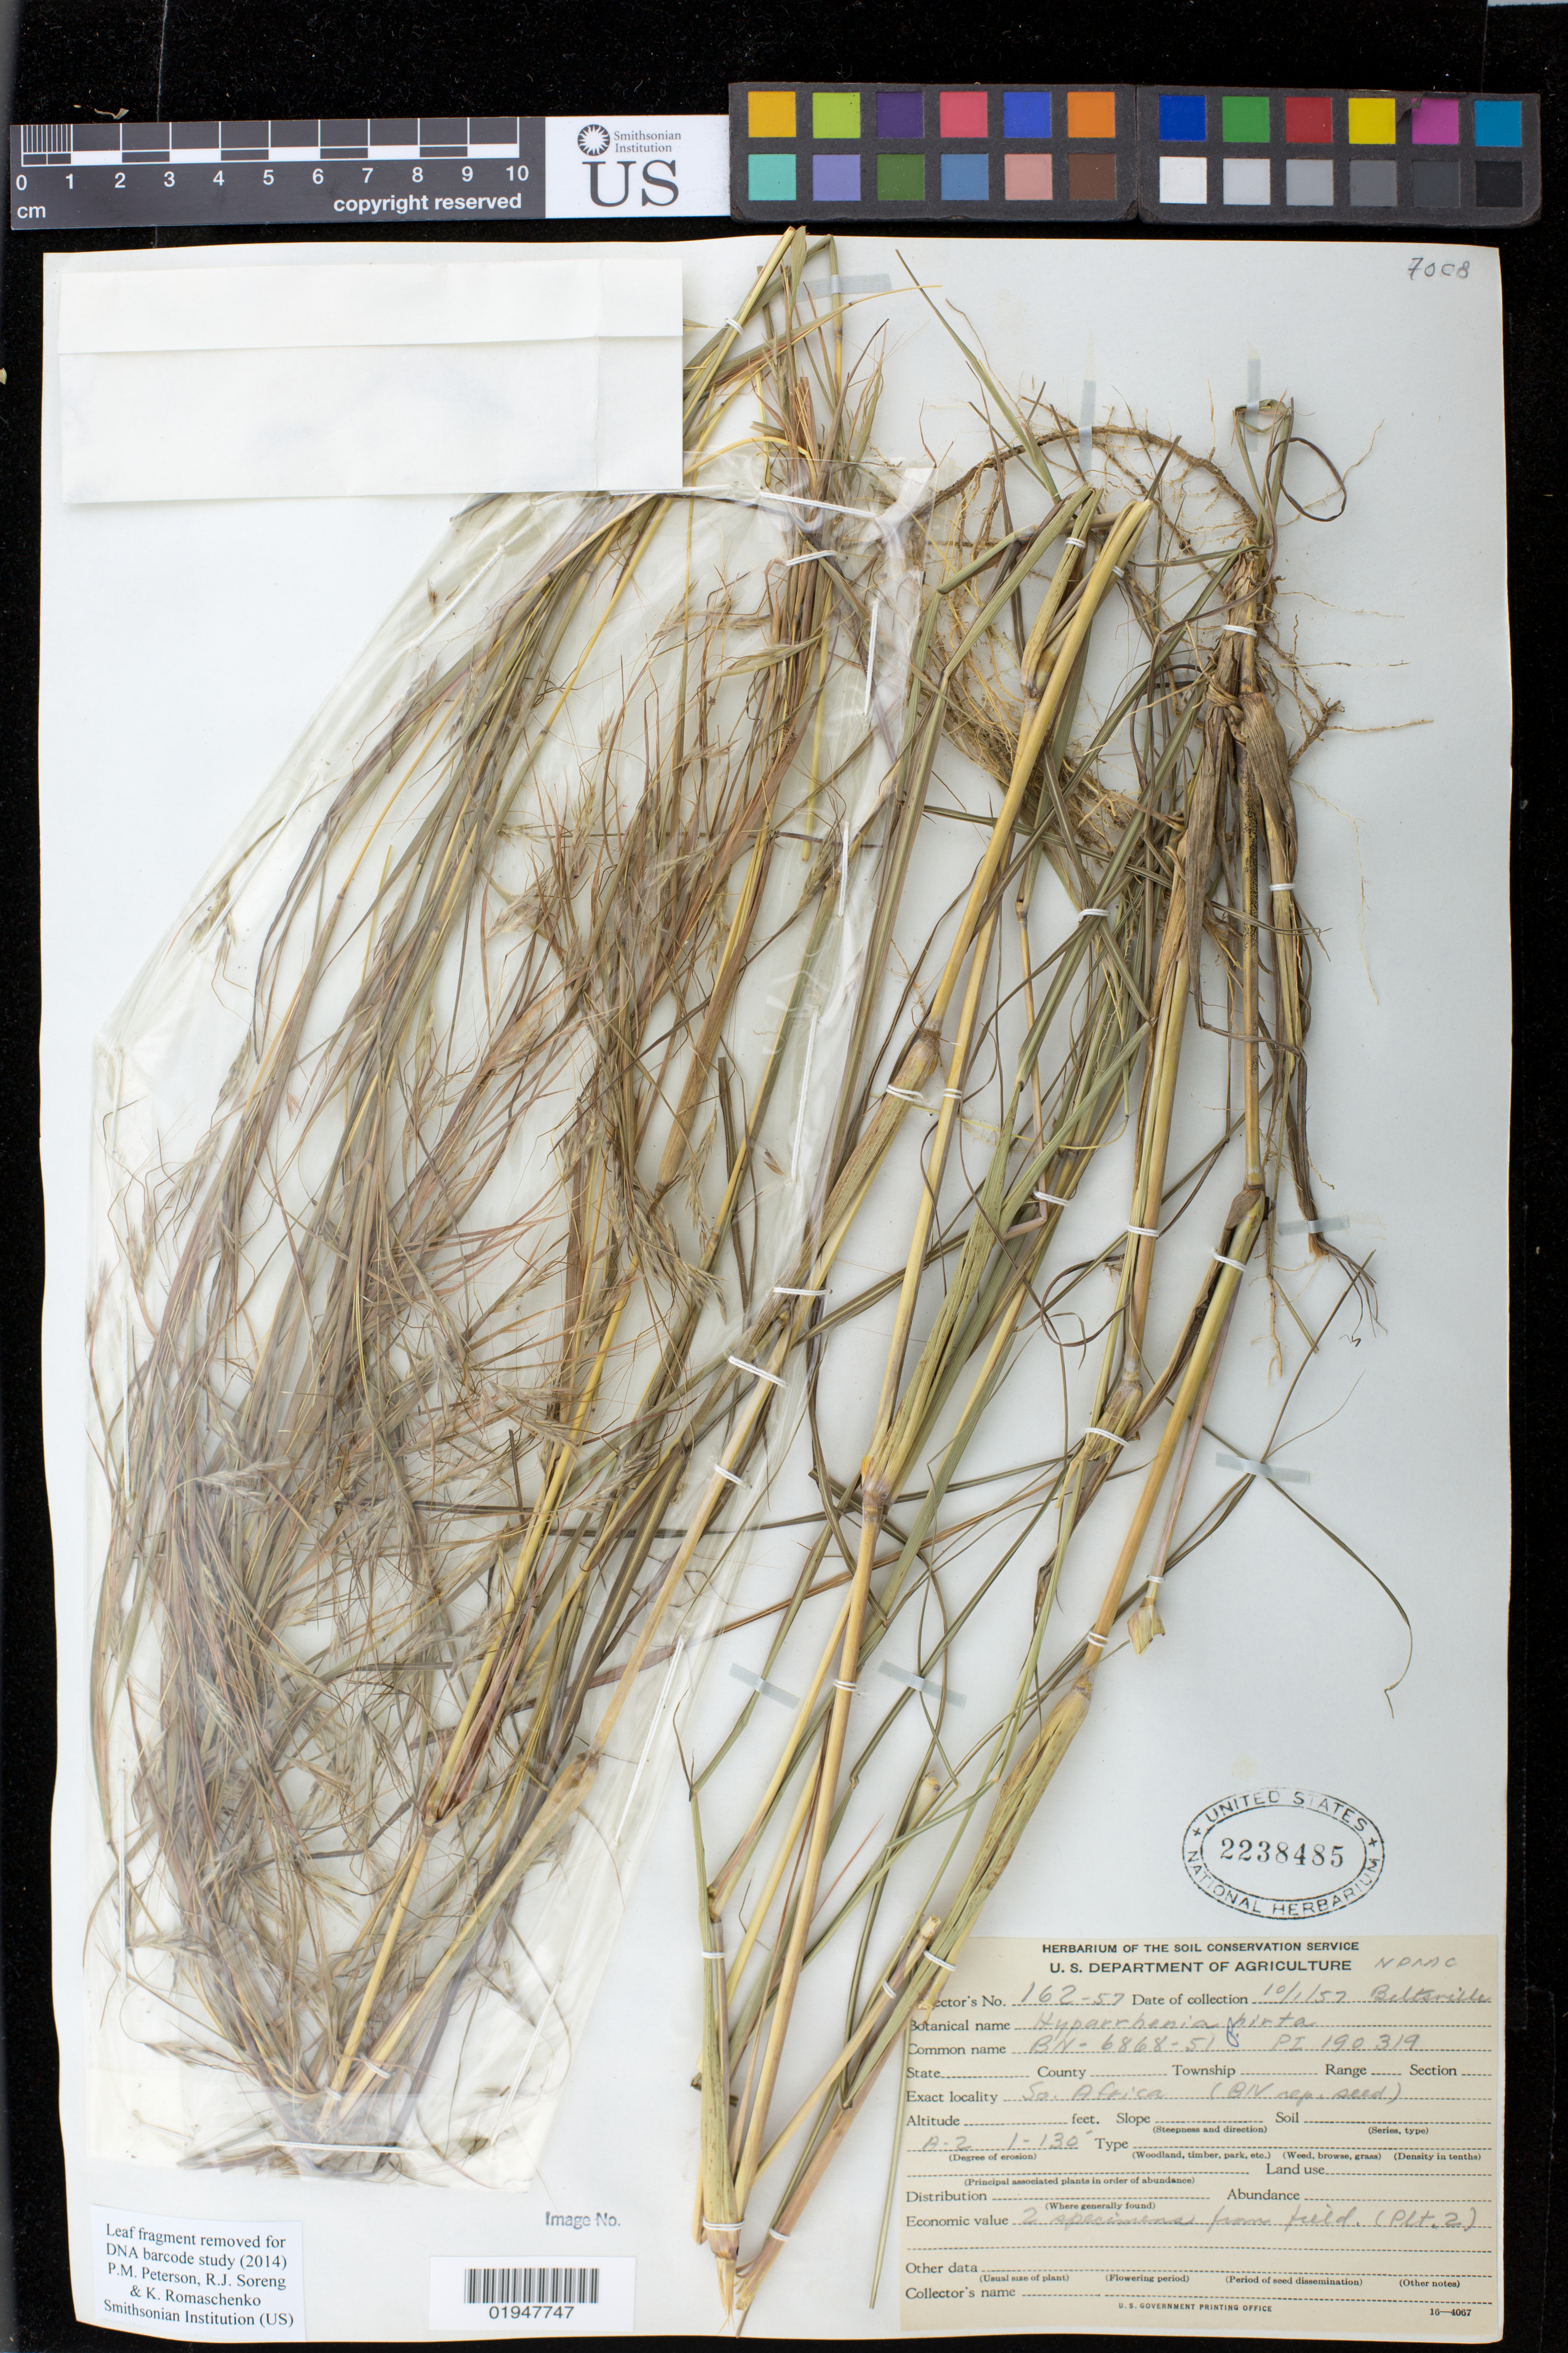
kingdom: Plantae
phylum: Tracheophyta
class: Liliopsida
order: Poales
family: Poaceae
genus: Hyparrhenia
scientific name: Hyparrhenia hirta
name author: (L.) Stapf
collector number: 162-57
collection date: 1957-01-10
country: South Africa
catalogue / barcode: US 2238485